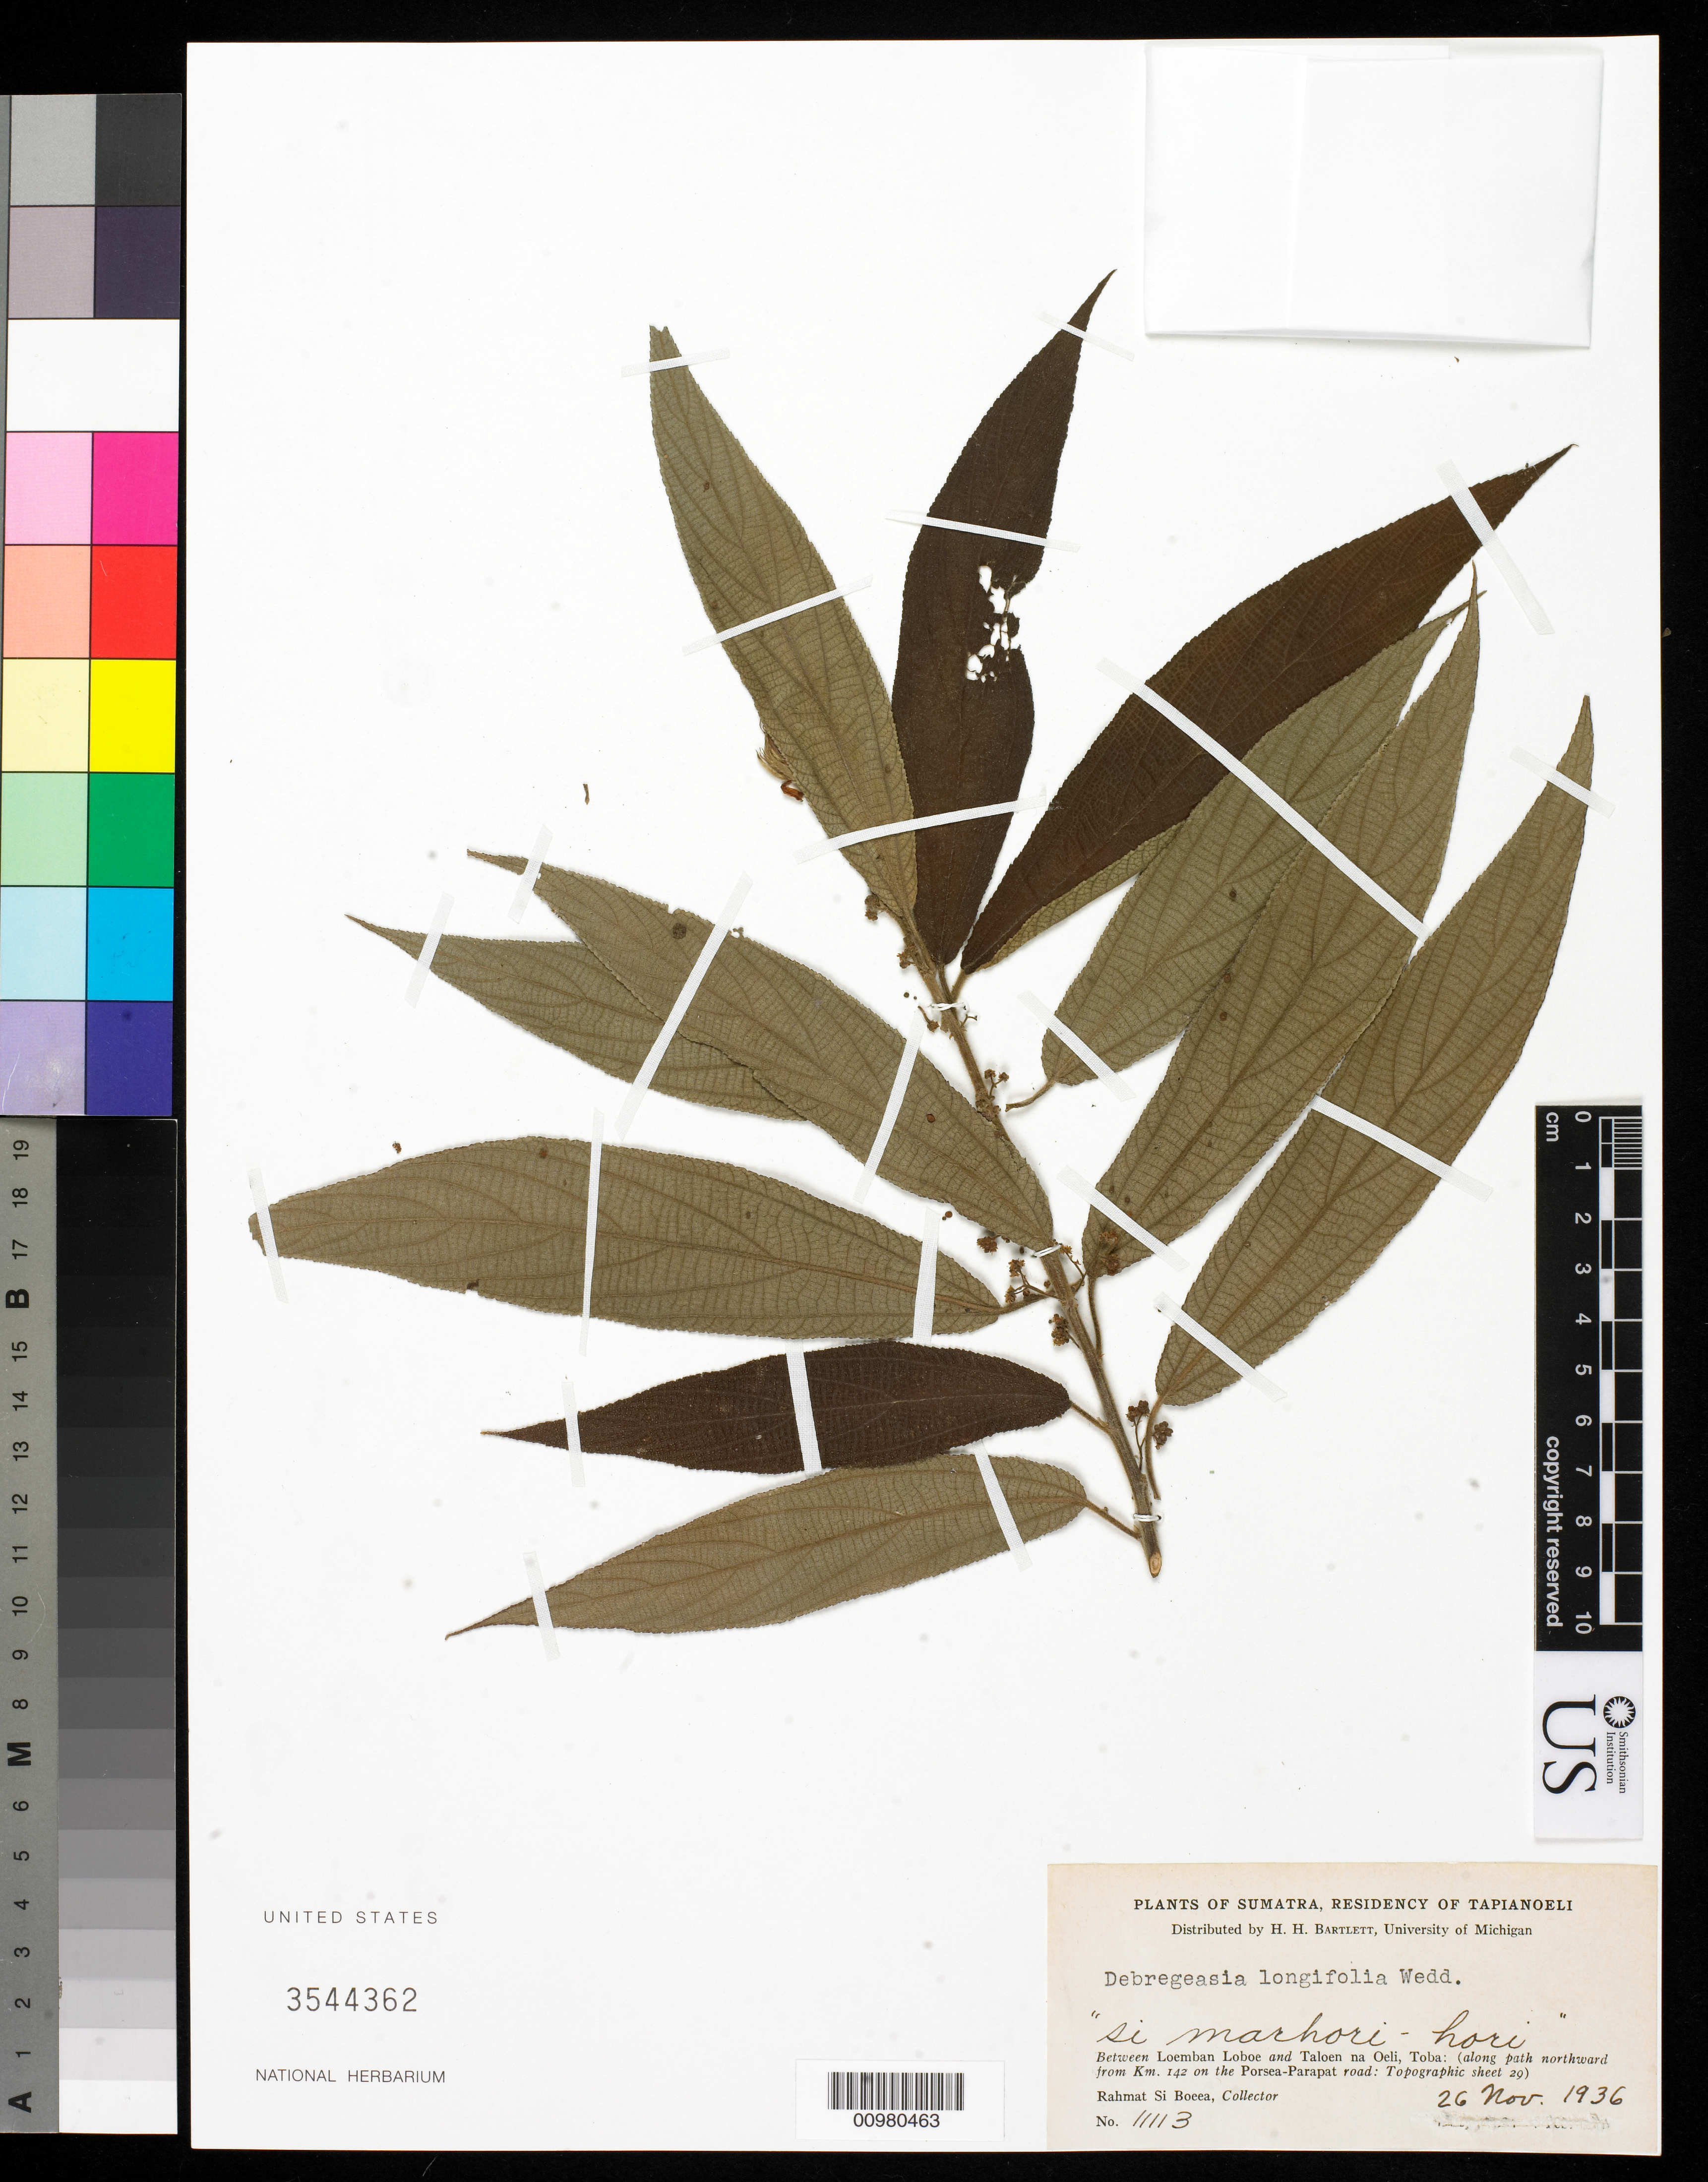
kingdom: Plantae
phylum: Tracheophyta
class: Magnoliopsida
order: Rosales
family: Urticaceae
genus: Debregeasia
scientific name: Debregeasia longifolia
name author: (Burm. f.) Wedd.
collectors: Rahmat Si Boeea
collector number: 11113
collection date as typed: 26 Nov 1936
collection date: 1936-11-26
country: Indonesia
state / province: Sumatra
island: Sumatra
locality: (East Coast) Between Loemban Loboe and Taloen na Oeli, Toba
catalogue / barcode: US 3544362